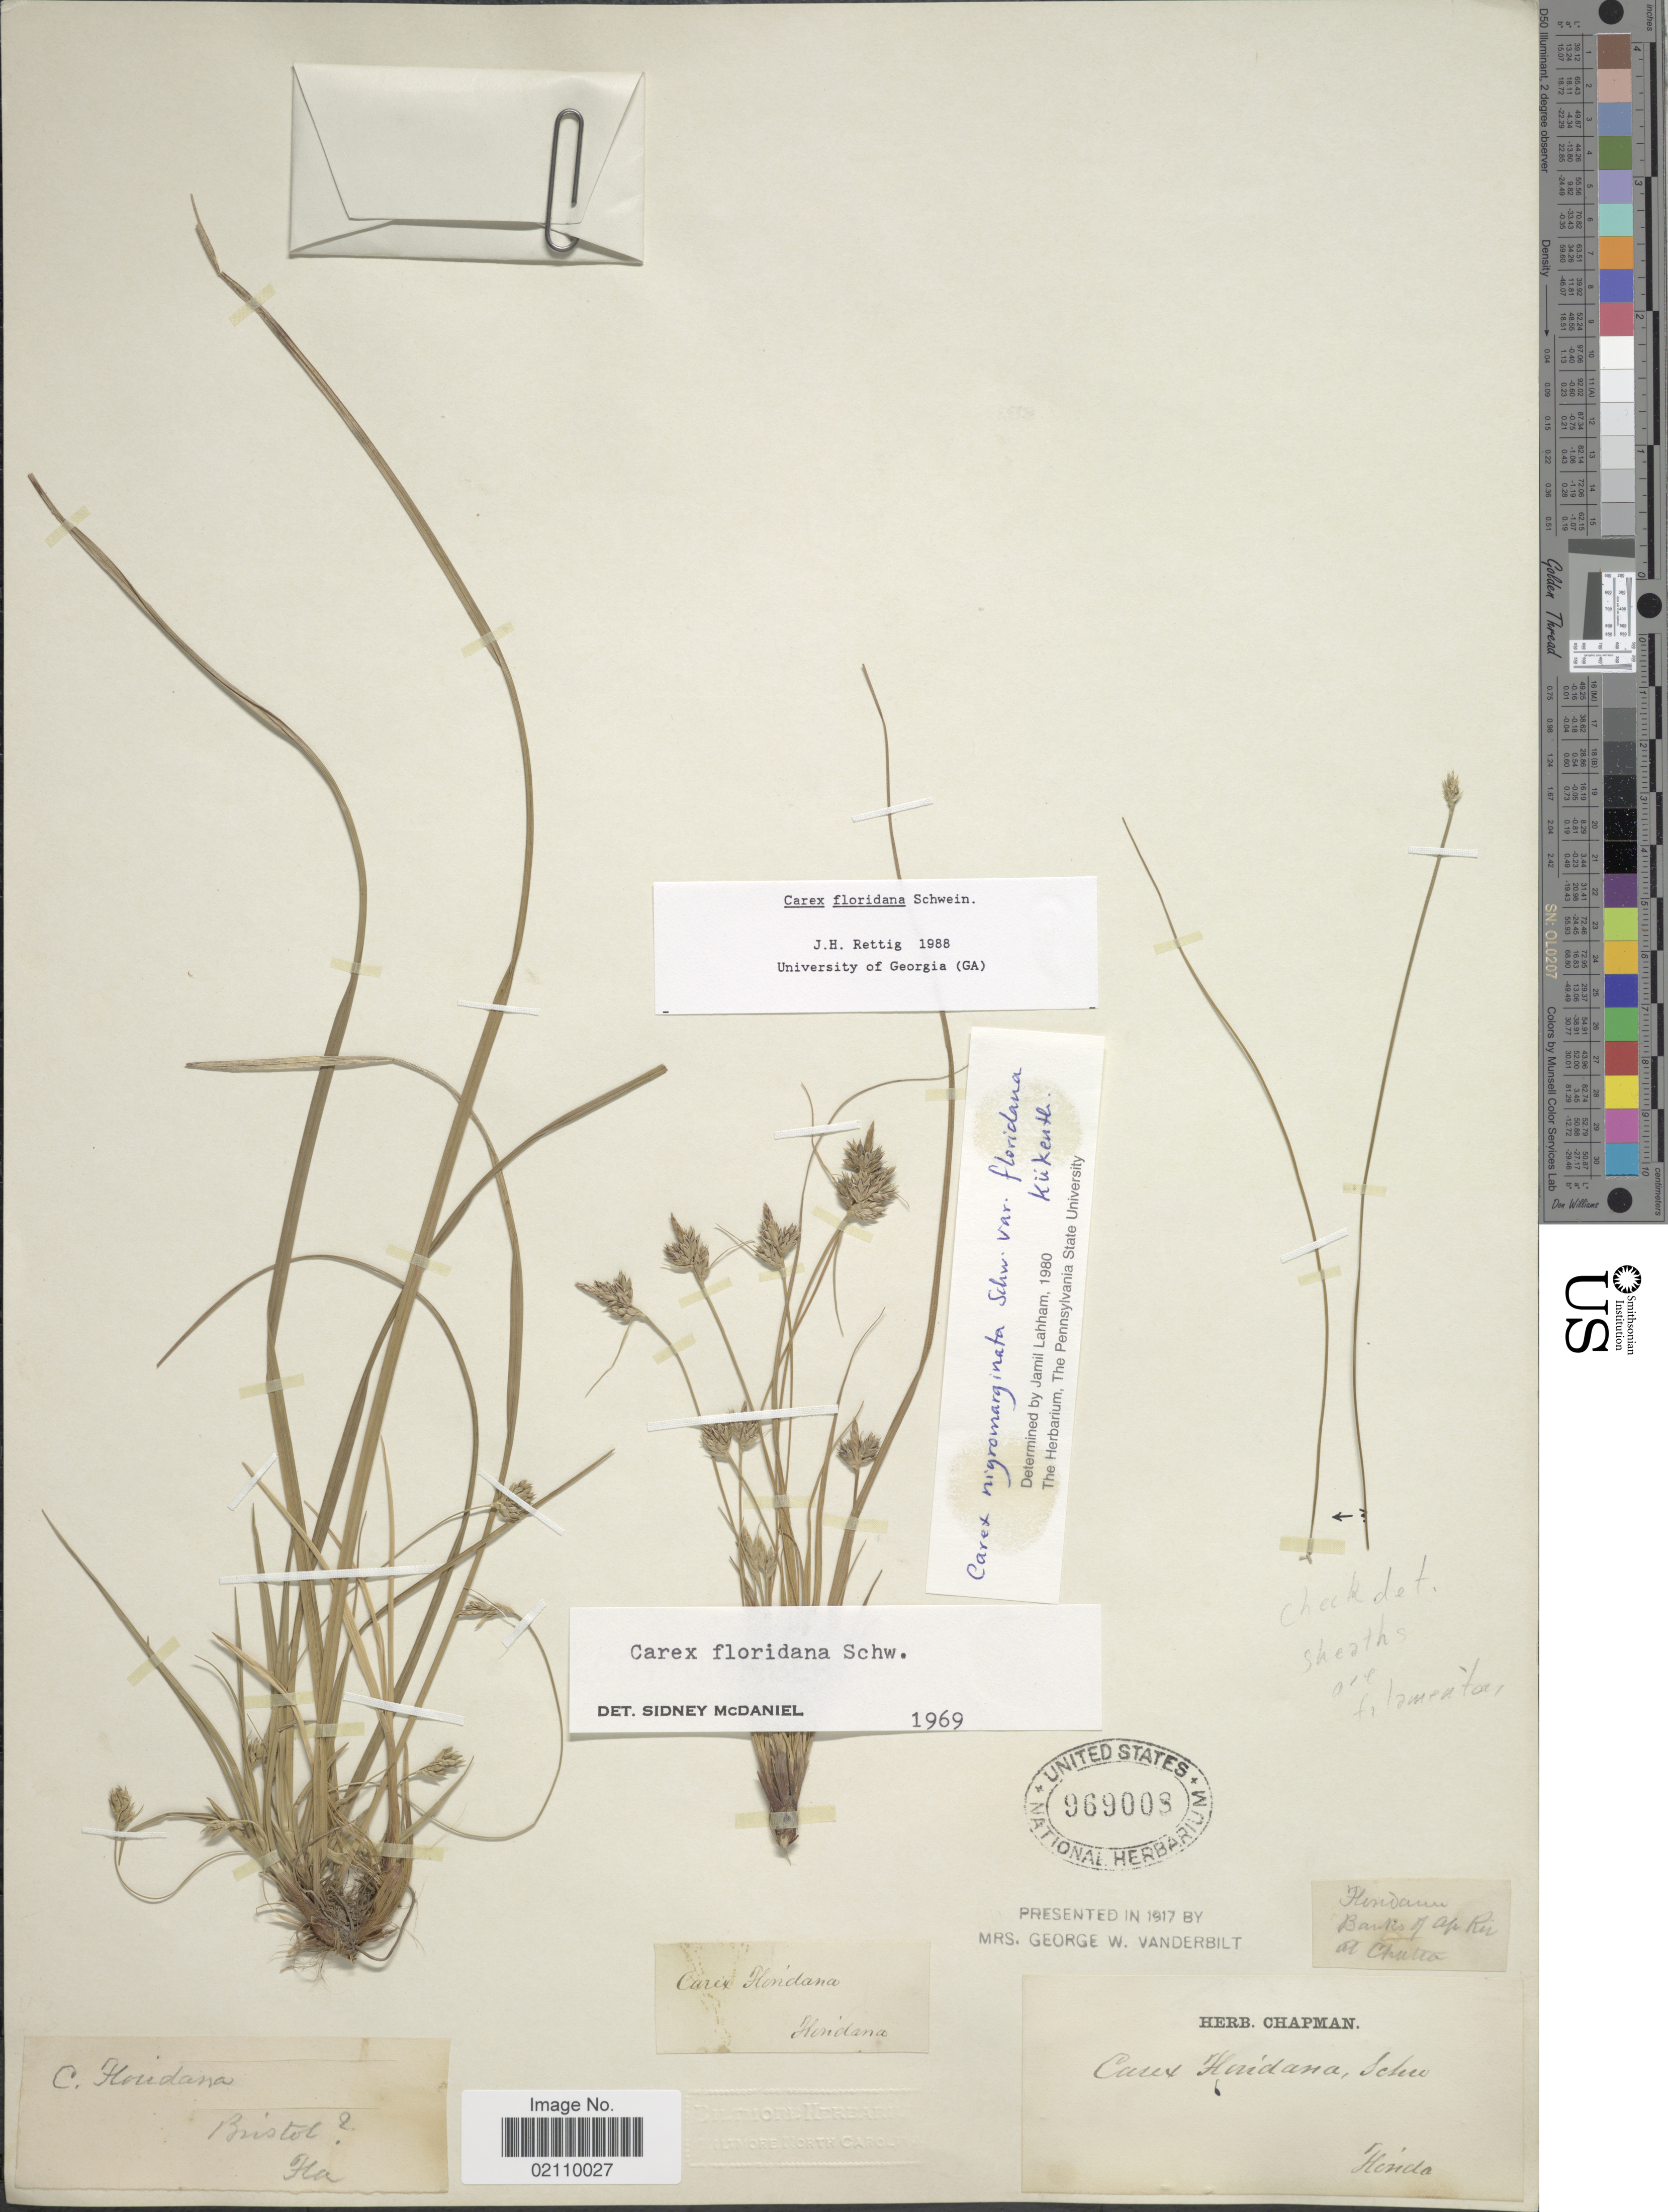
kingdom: Plantae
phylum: Tracheophyta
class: Liliopsida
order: Poales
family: Cyperaceae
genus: Carex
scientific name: Carex floridana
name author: Schwein.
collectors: A. Chapman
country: United States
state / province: Florida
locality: Bristol [unsure placement]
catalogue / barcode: US 969003